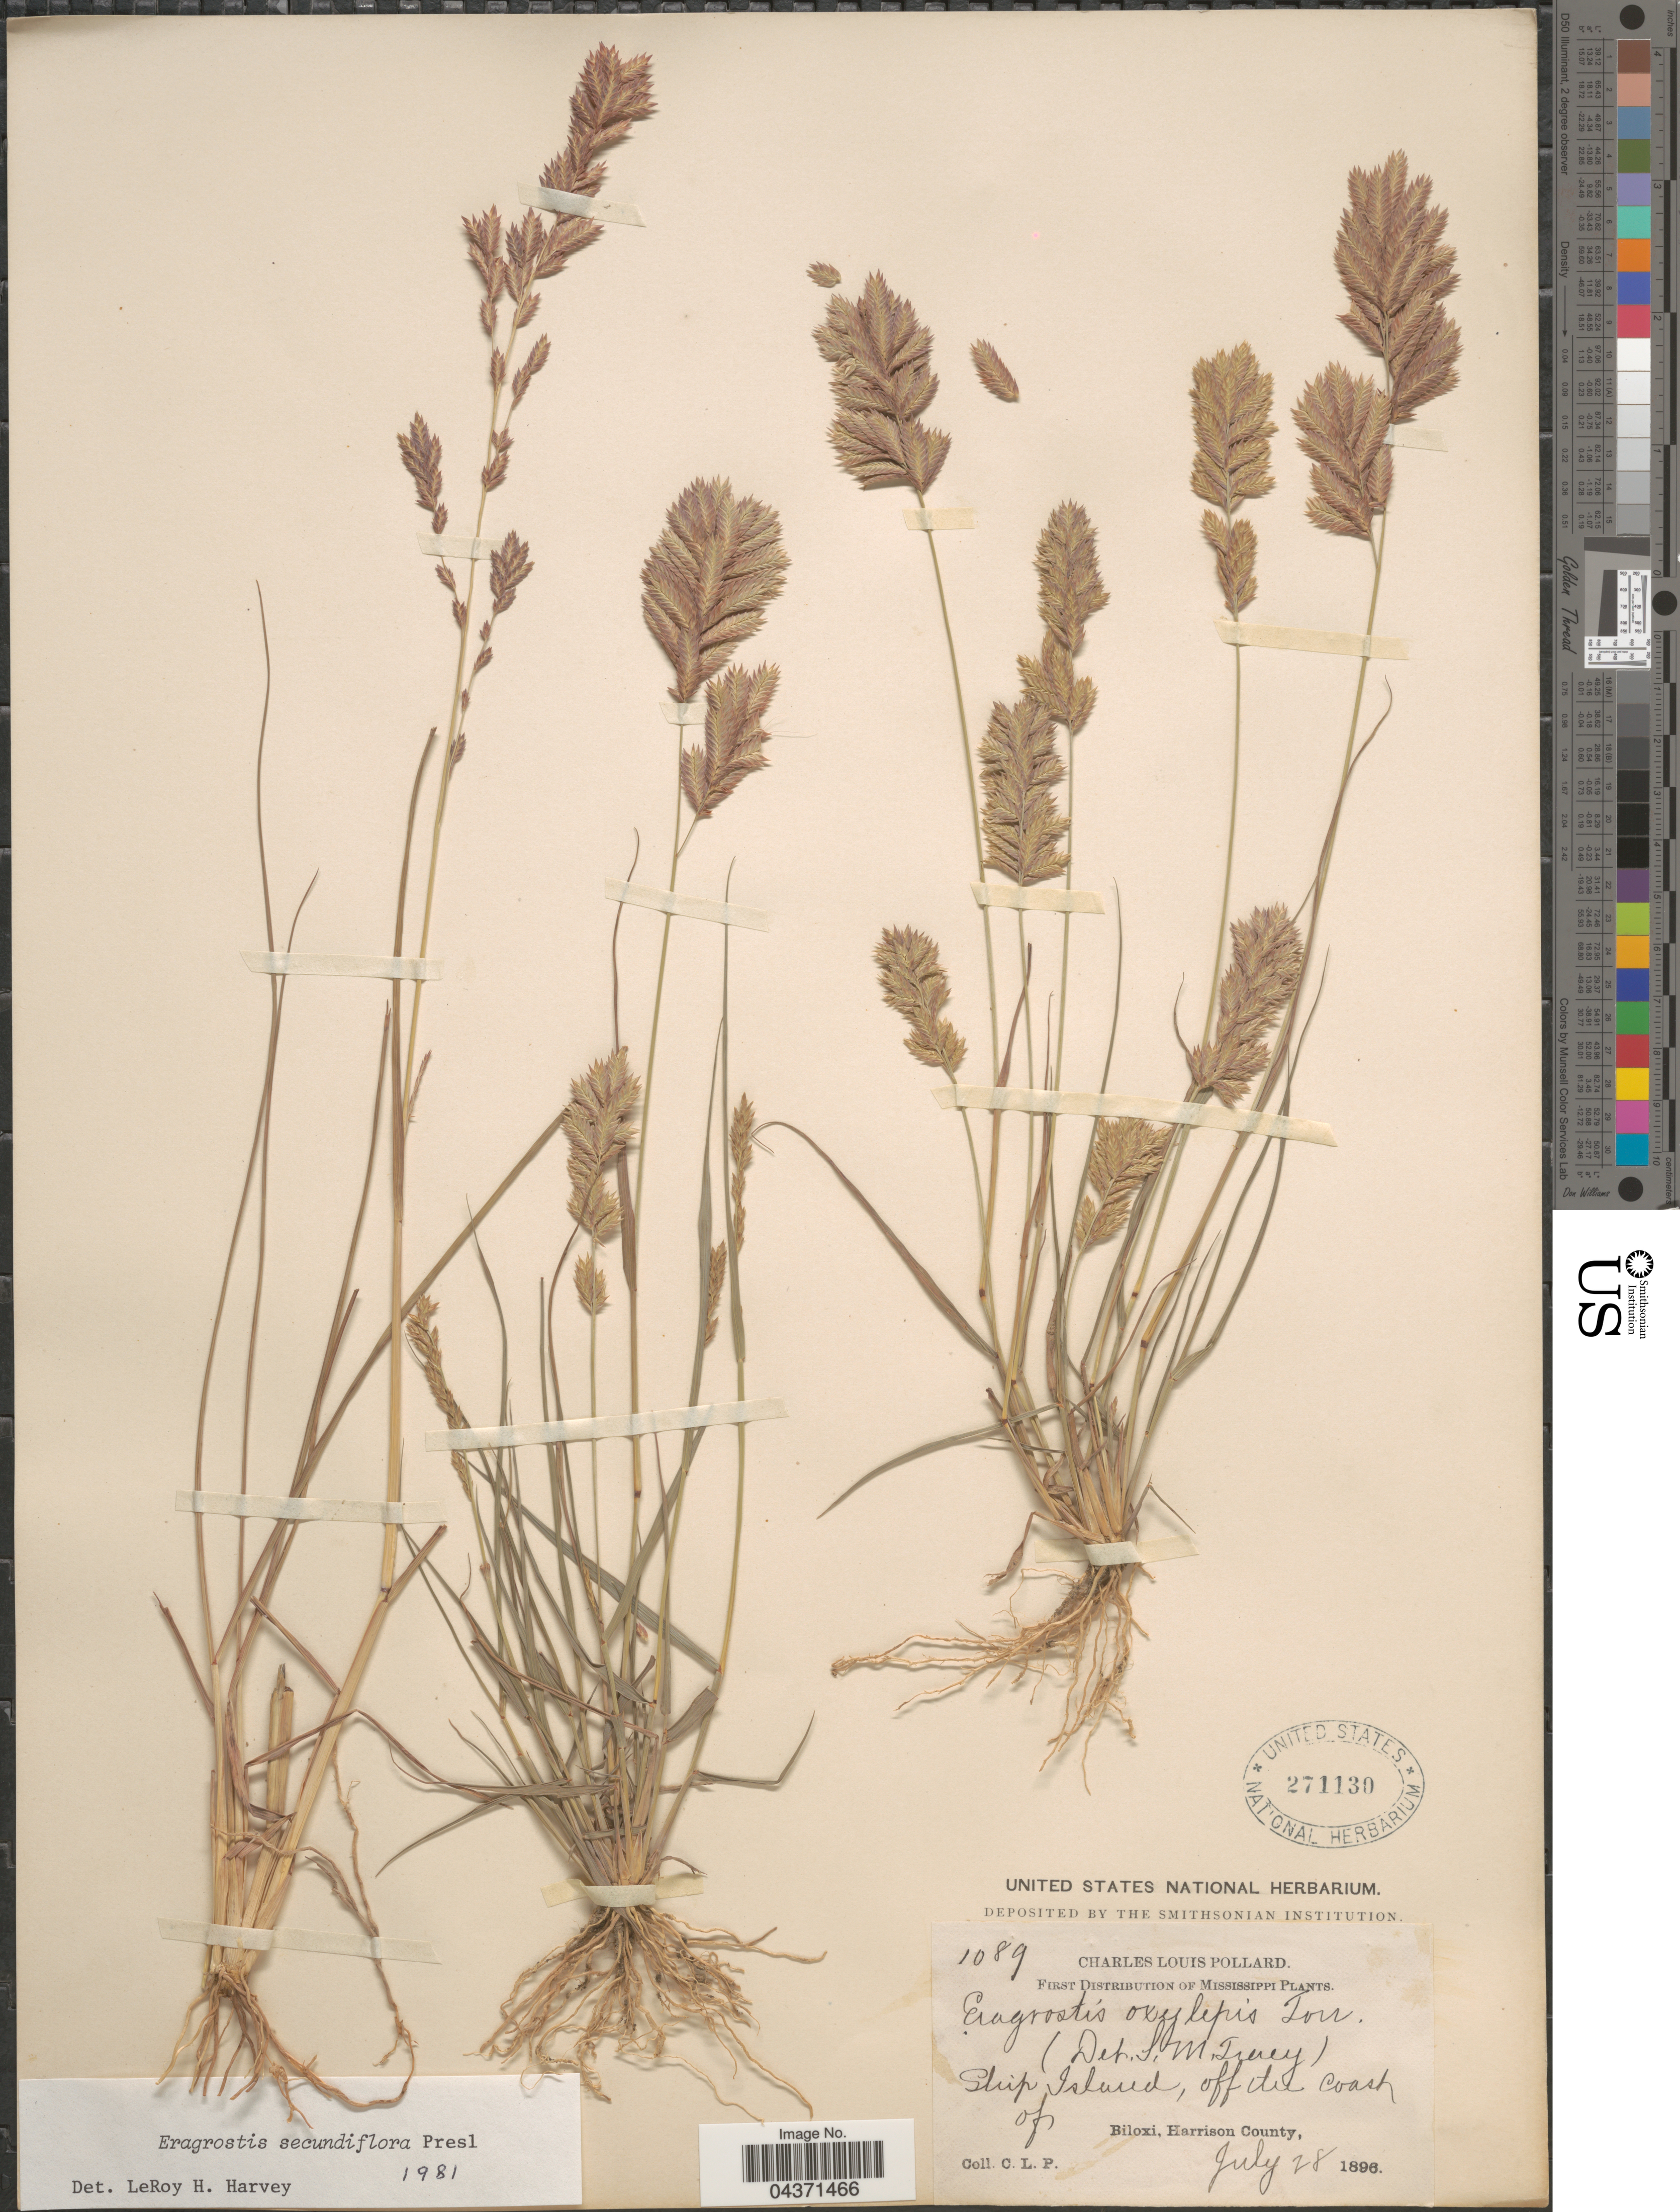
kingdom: Plantae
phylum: Tracheophyta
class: Liliopsida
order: Poales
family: Poaceae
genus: Eragrostis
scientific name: Eragrostis secundiflora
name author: J. Presl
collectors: C. L. Pollard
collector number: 1089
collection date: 1896-07-28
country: United States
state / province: Mississippi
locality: Ship Island, off the coast of Biloxi, Harrison County.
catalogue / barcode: US 271130